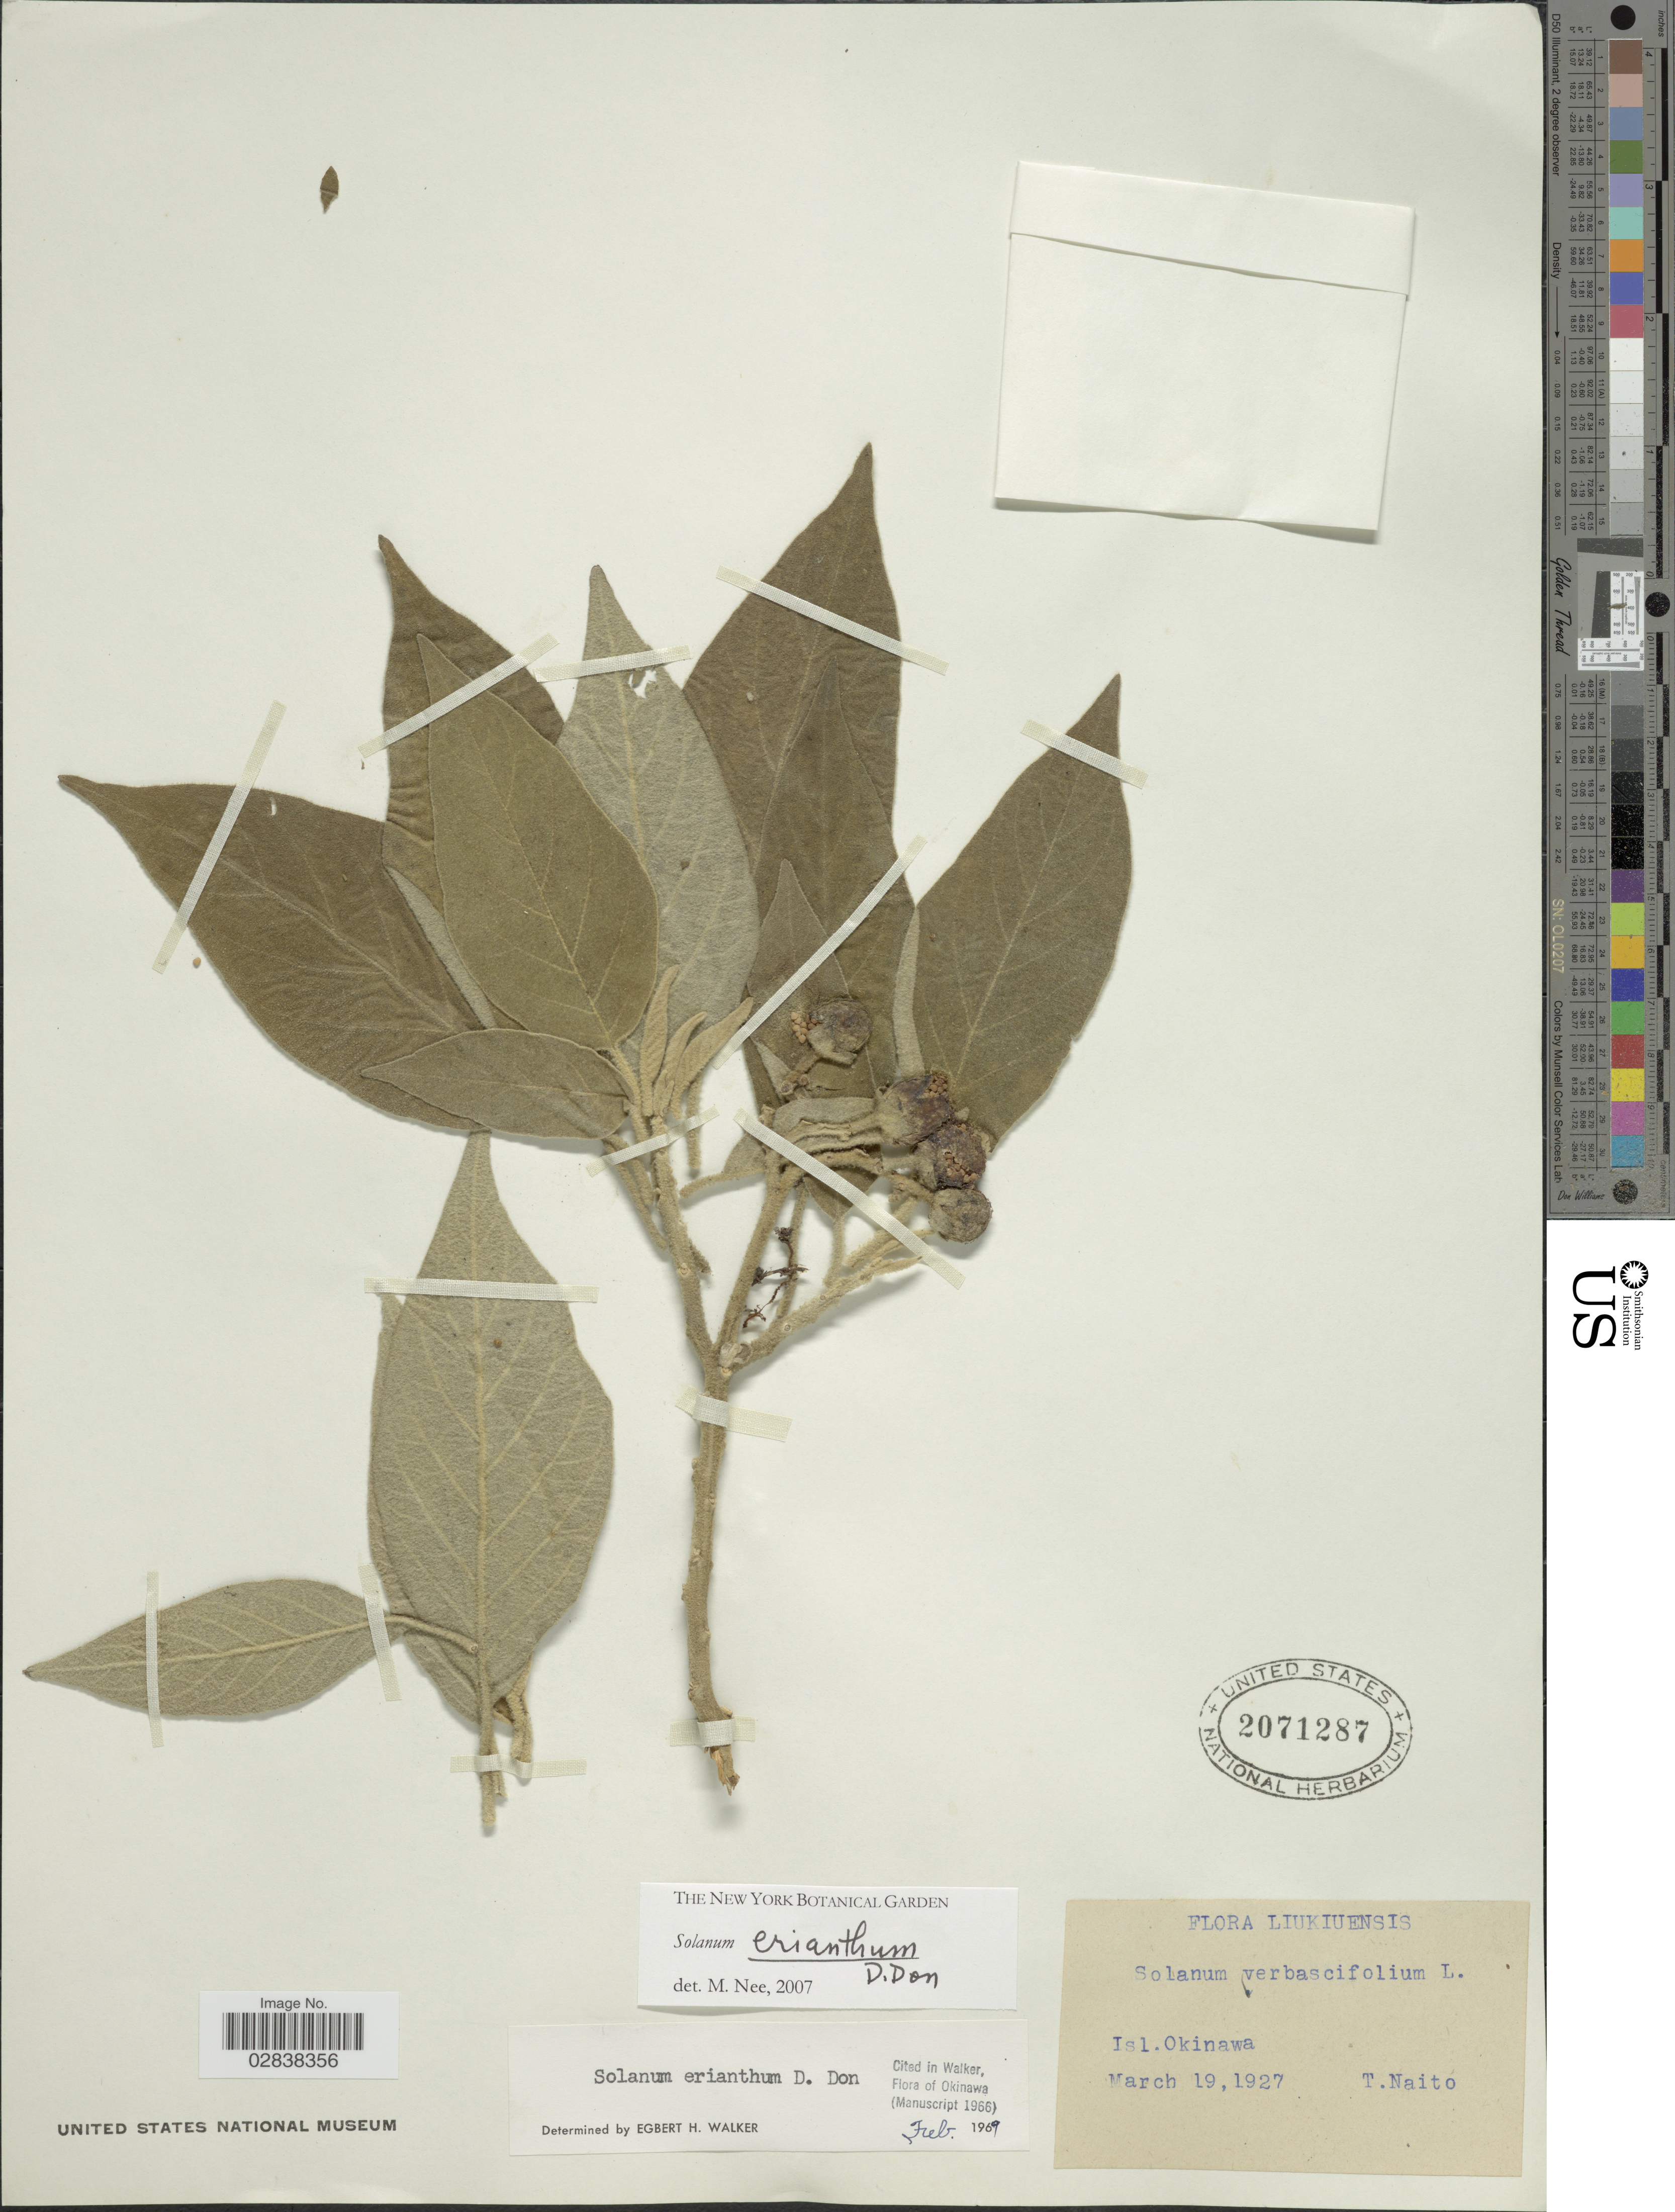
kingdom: Plantae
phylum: Tracheophyta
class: Magnoliopsida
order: Solanales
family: Solanaceae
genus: Solanum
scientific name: Solanum erianthum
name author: D. Don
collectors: T. Naito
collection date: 1927-03-19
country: Japan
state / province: Okinawa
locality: Liukiuensis, Isl. Okinawa.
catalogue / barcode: US 2071287